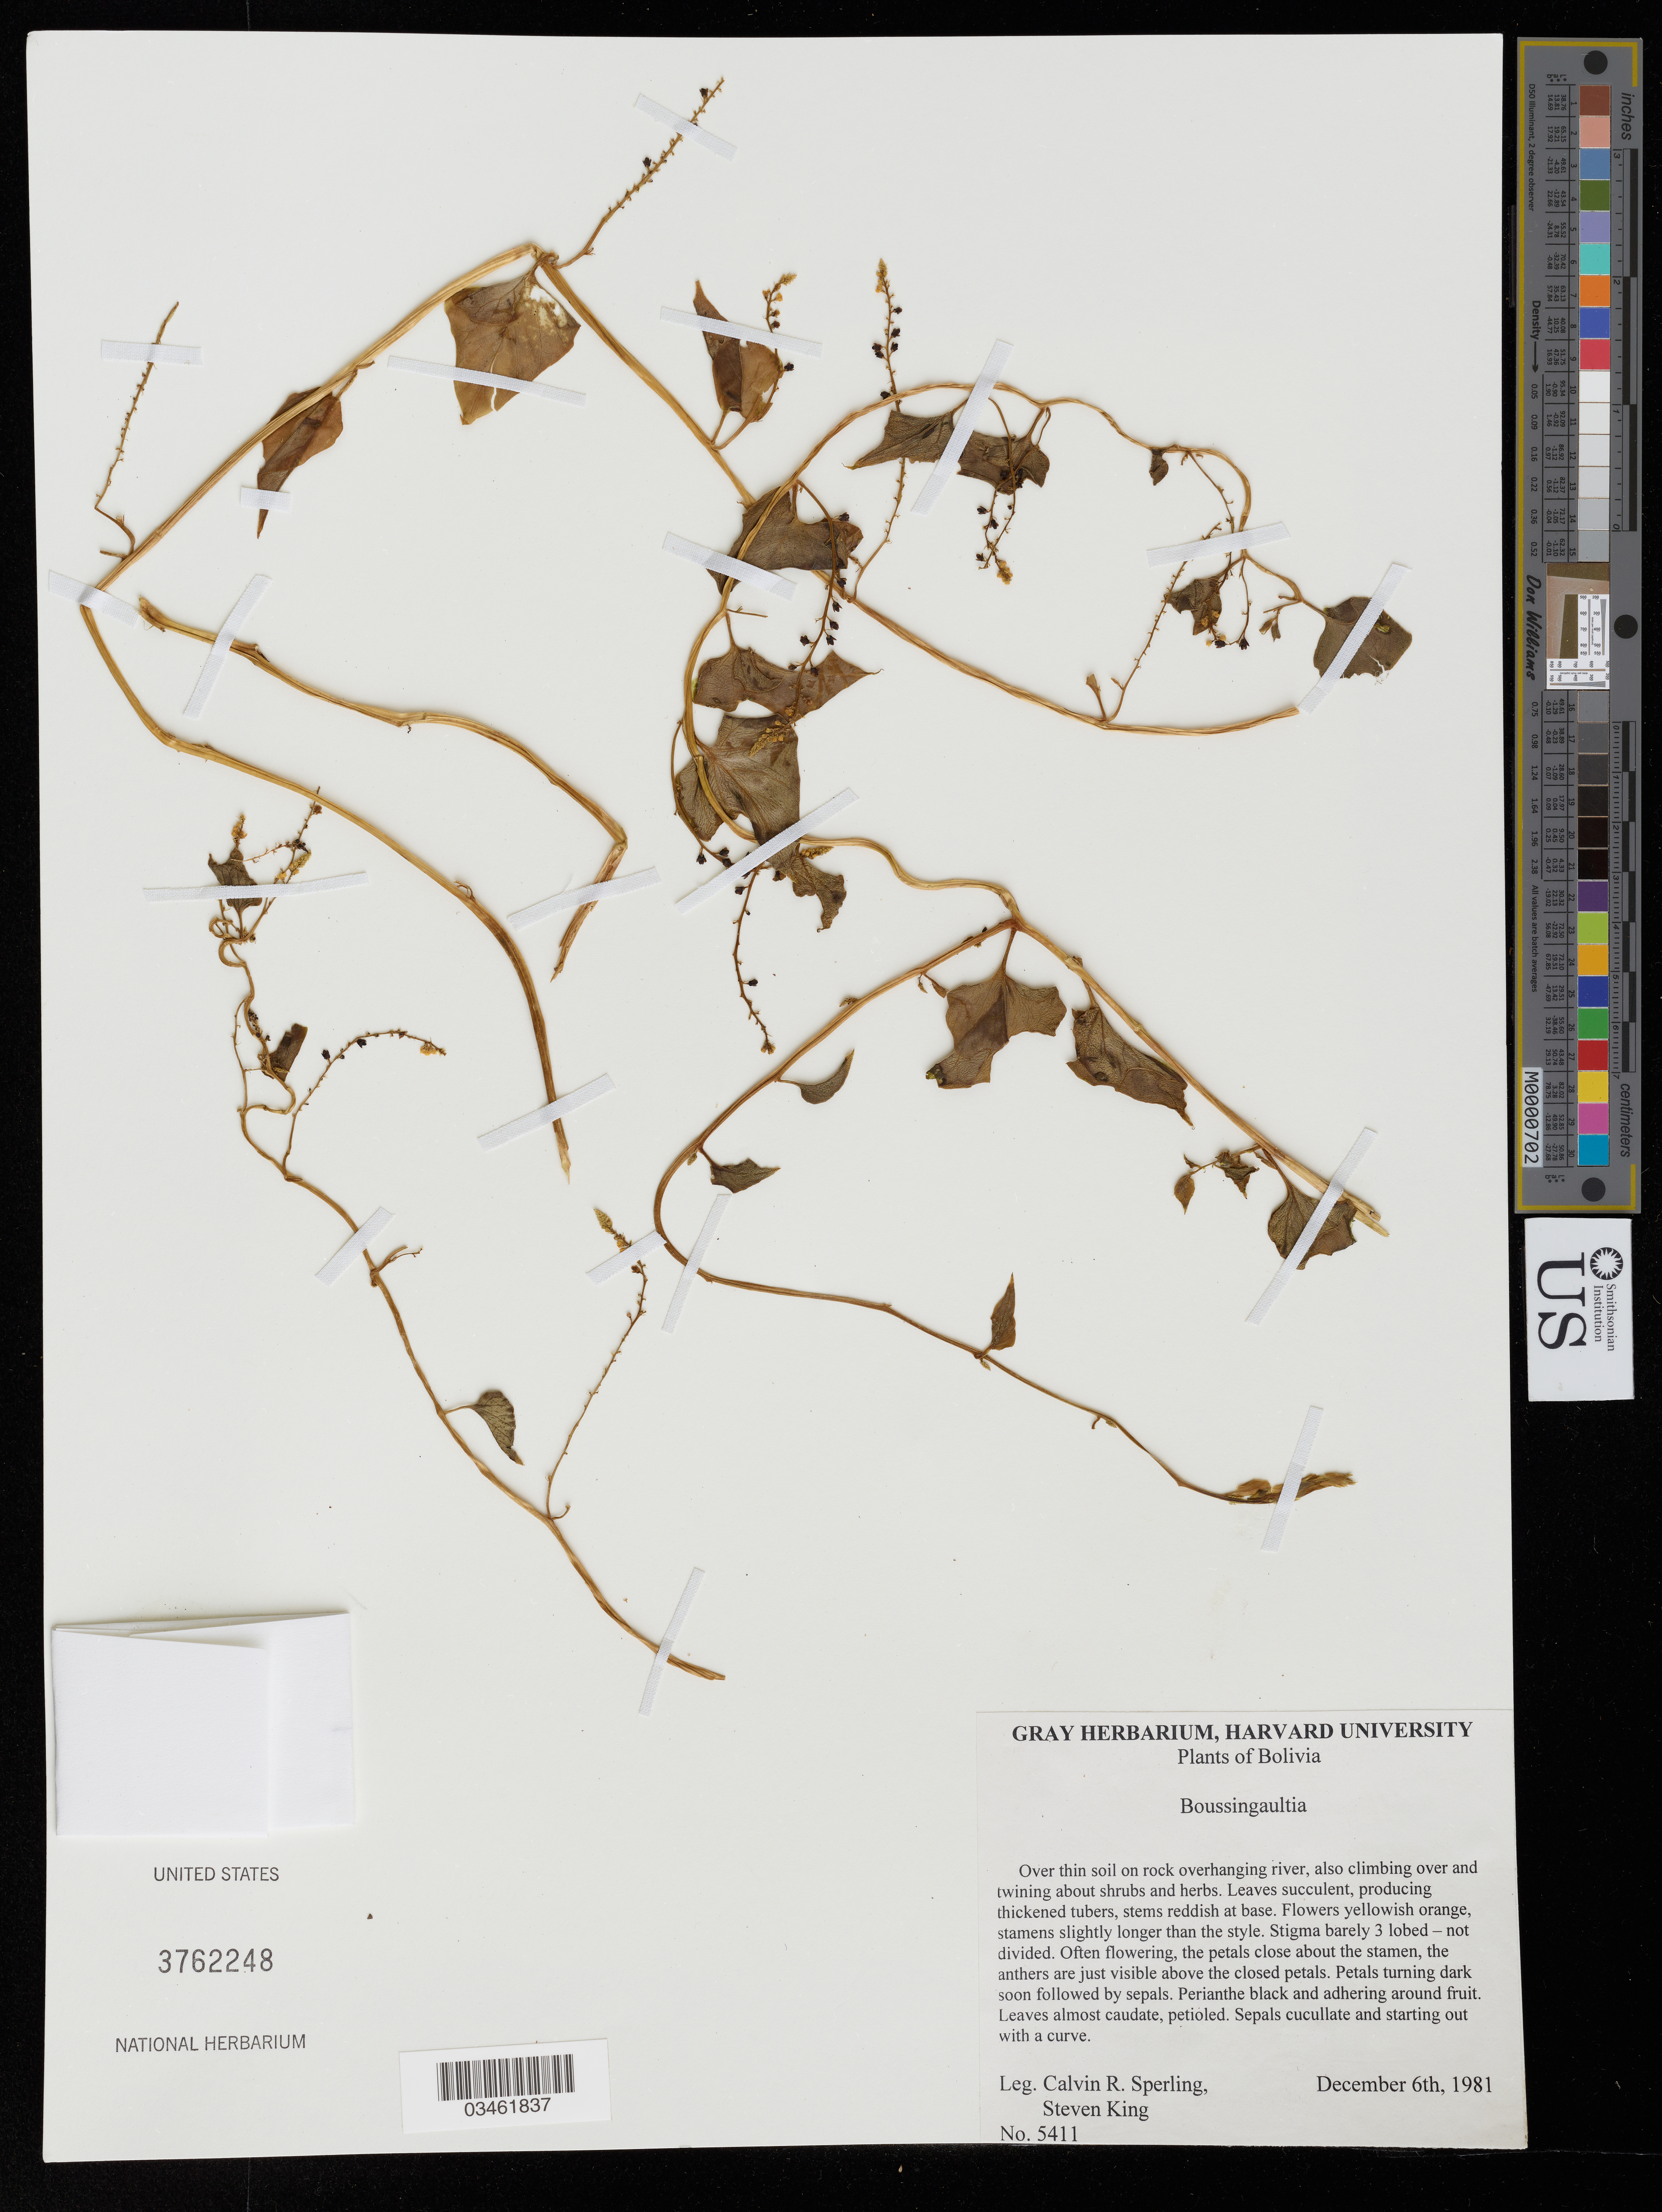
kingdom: Plantae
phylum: Tracheophyta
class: Magnoliopsida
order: Caryophyllales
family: Basellaceae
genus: Boussingaultia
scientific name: Boussingaultia sp.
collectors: C. R. Sperling & S. R. King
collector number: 5411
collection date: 1981-12-06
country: Bolivia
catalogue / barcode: US 3762248